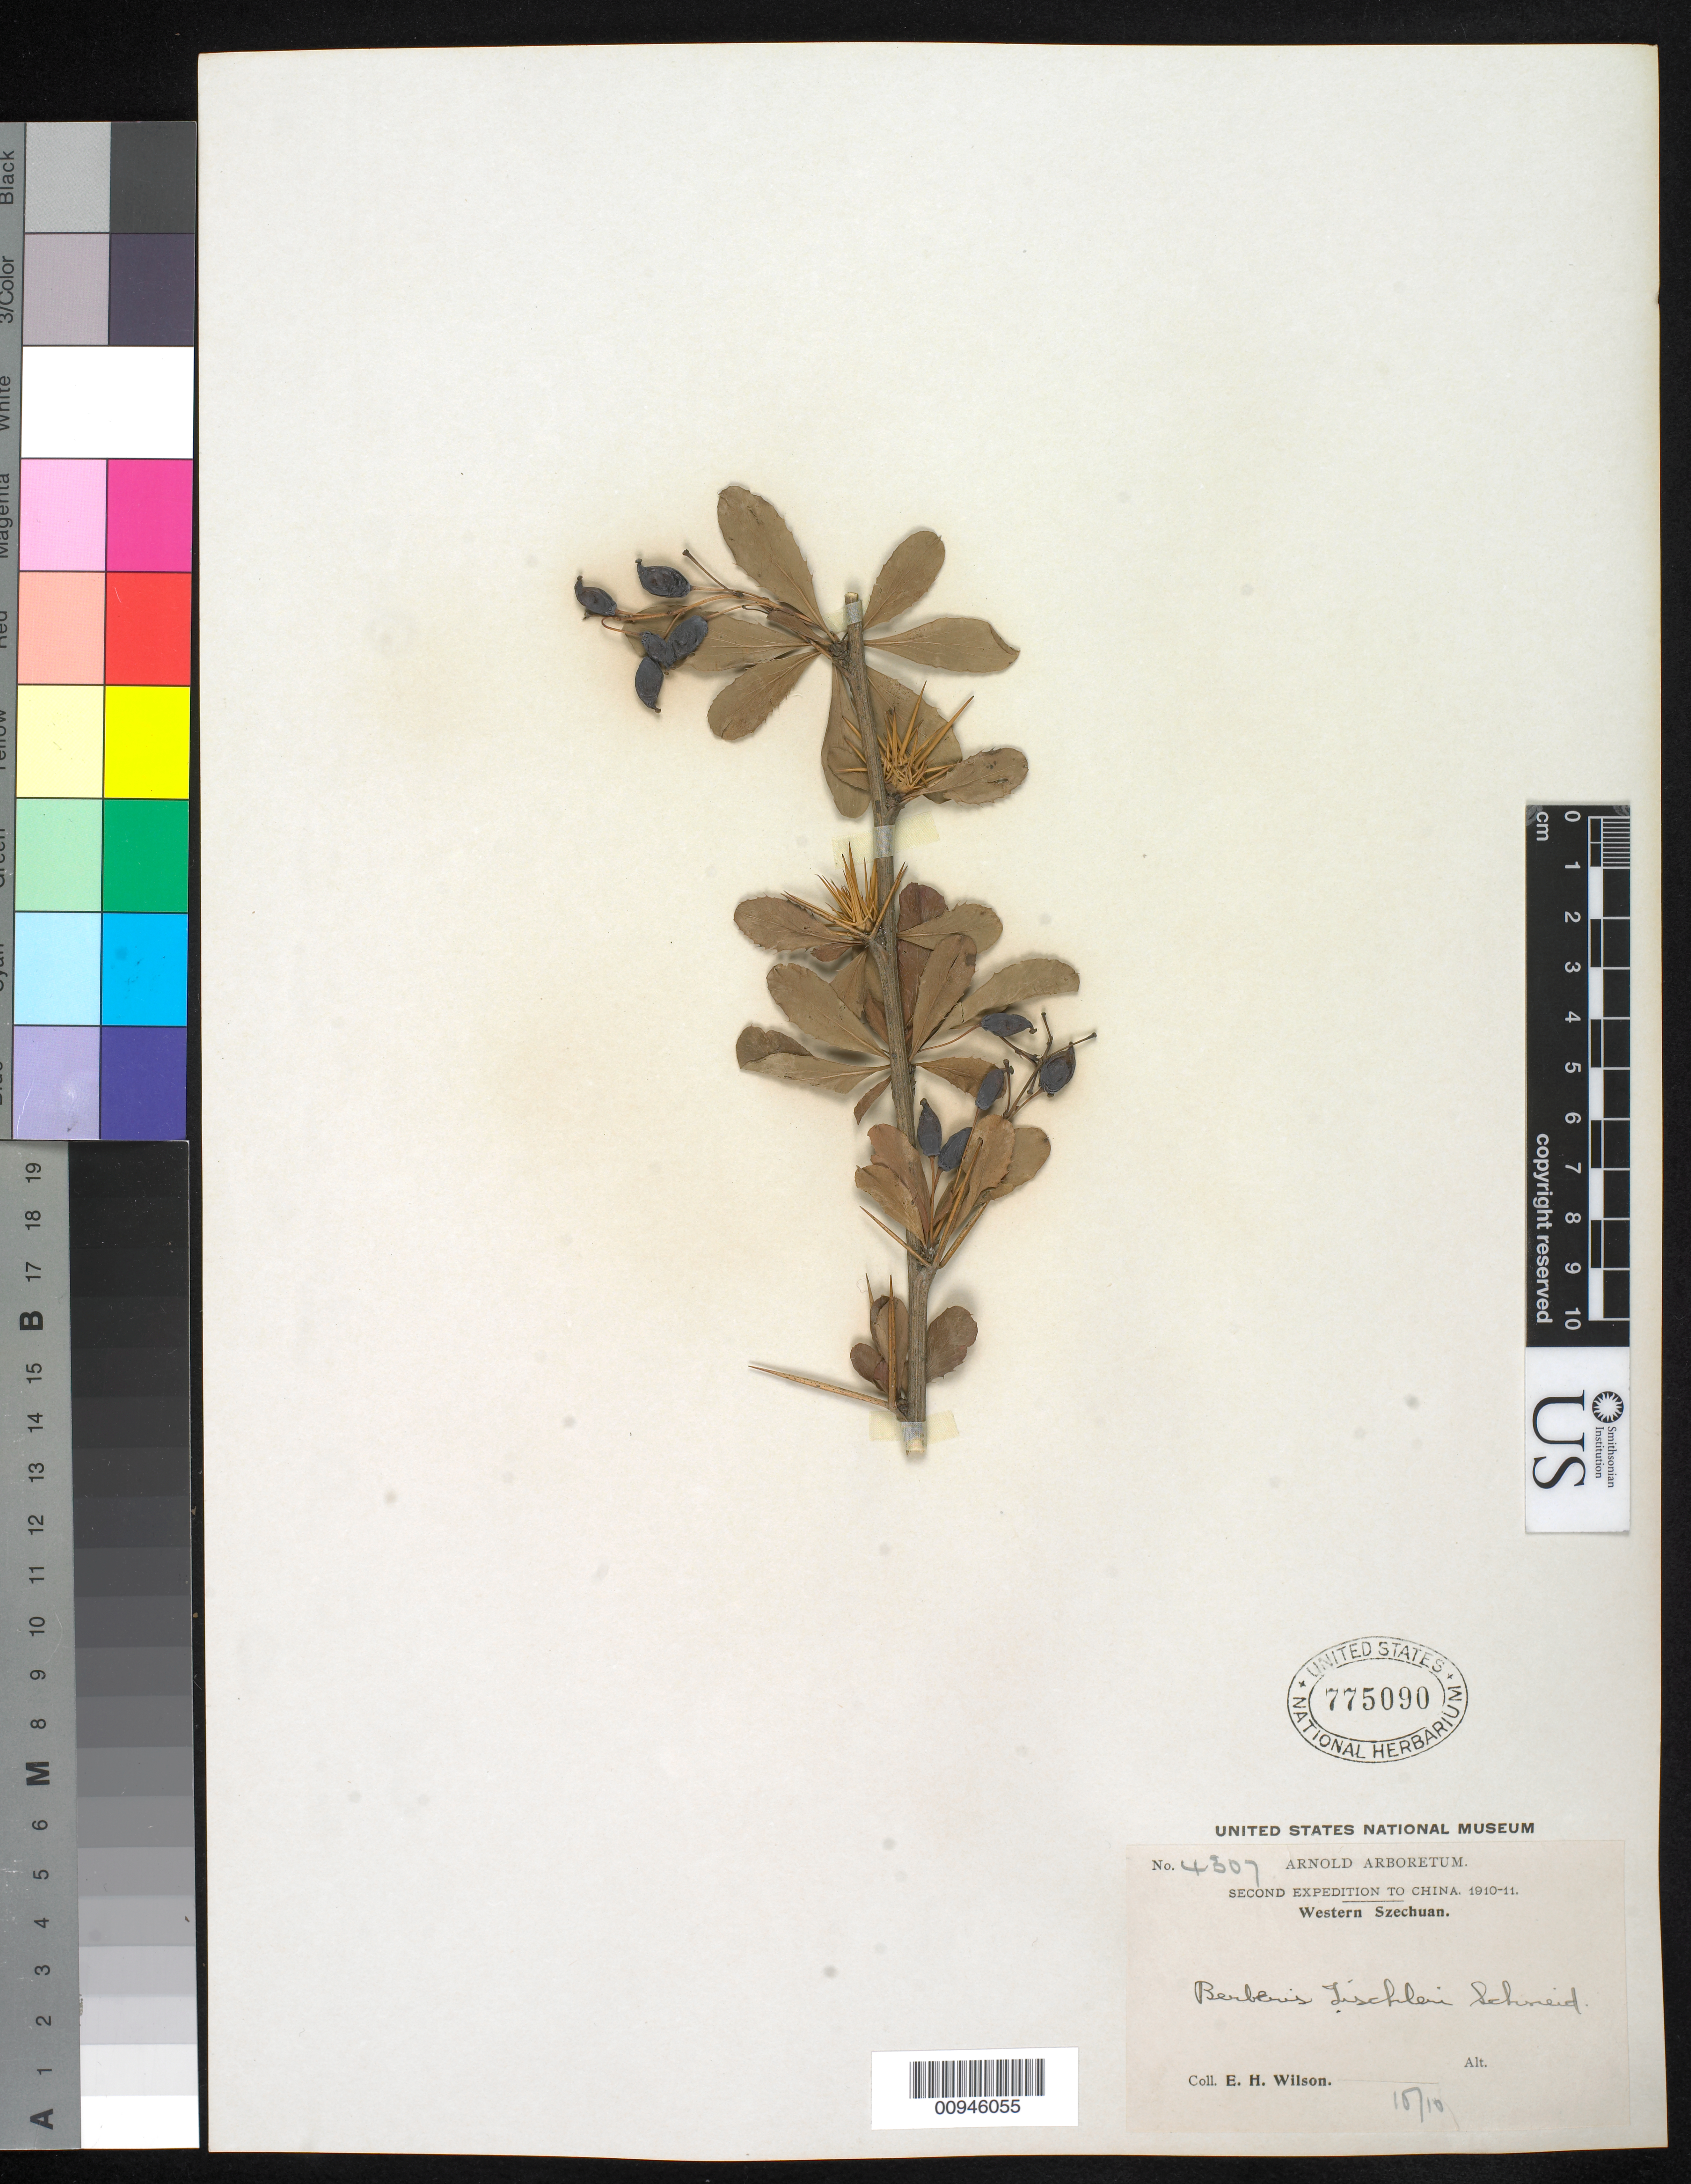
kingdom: Plantae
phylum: Tracheophyta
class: Magnoliopsida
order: Ranunculales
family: Berberidaceae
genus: Berberis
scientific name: Berberis tischleri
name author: C.K. Schneid.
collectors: E. H. Wilson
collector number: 4307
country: China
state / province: Sichuan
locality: Western Szechuan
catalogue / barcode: US 775090